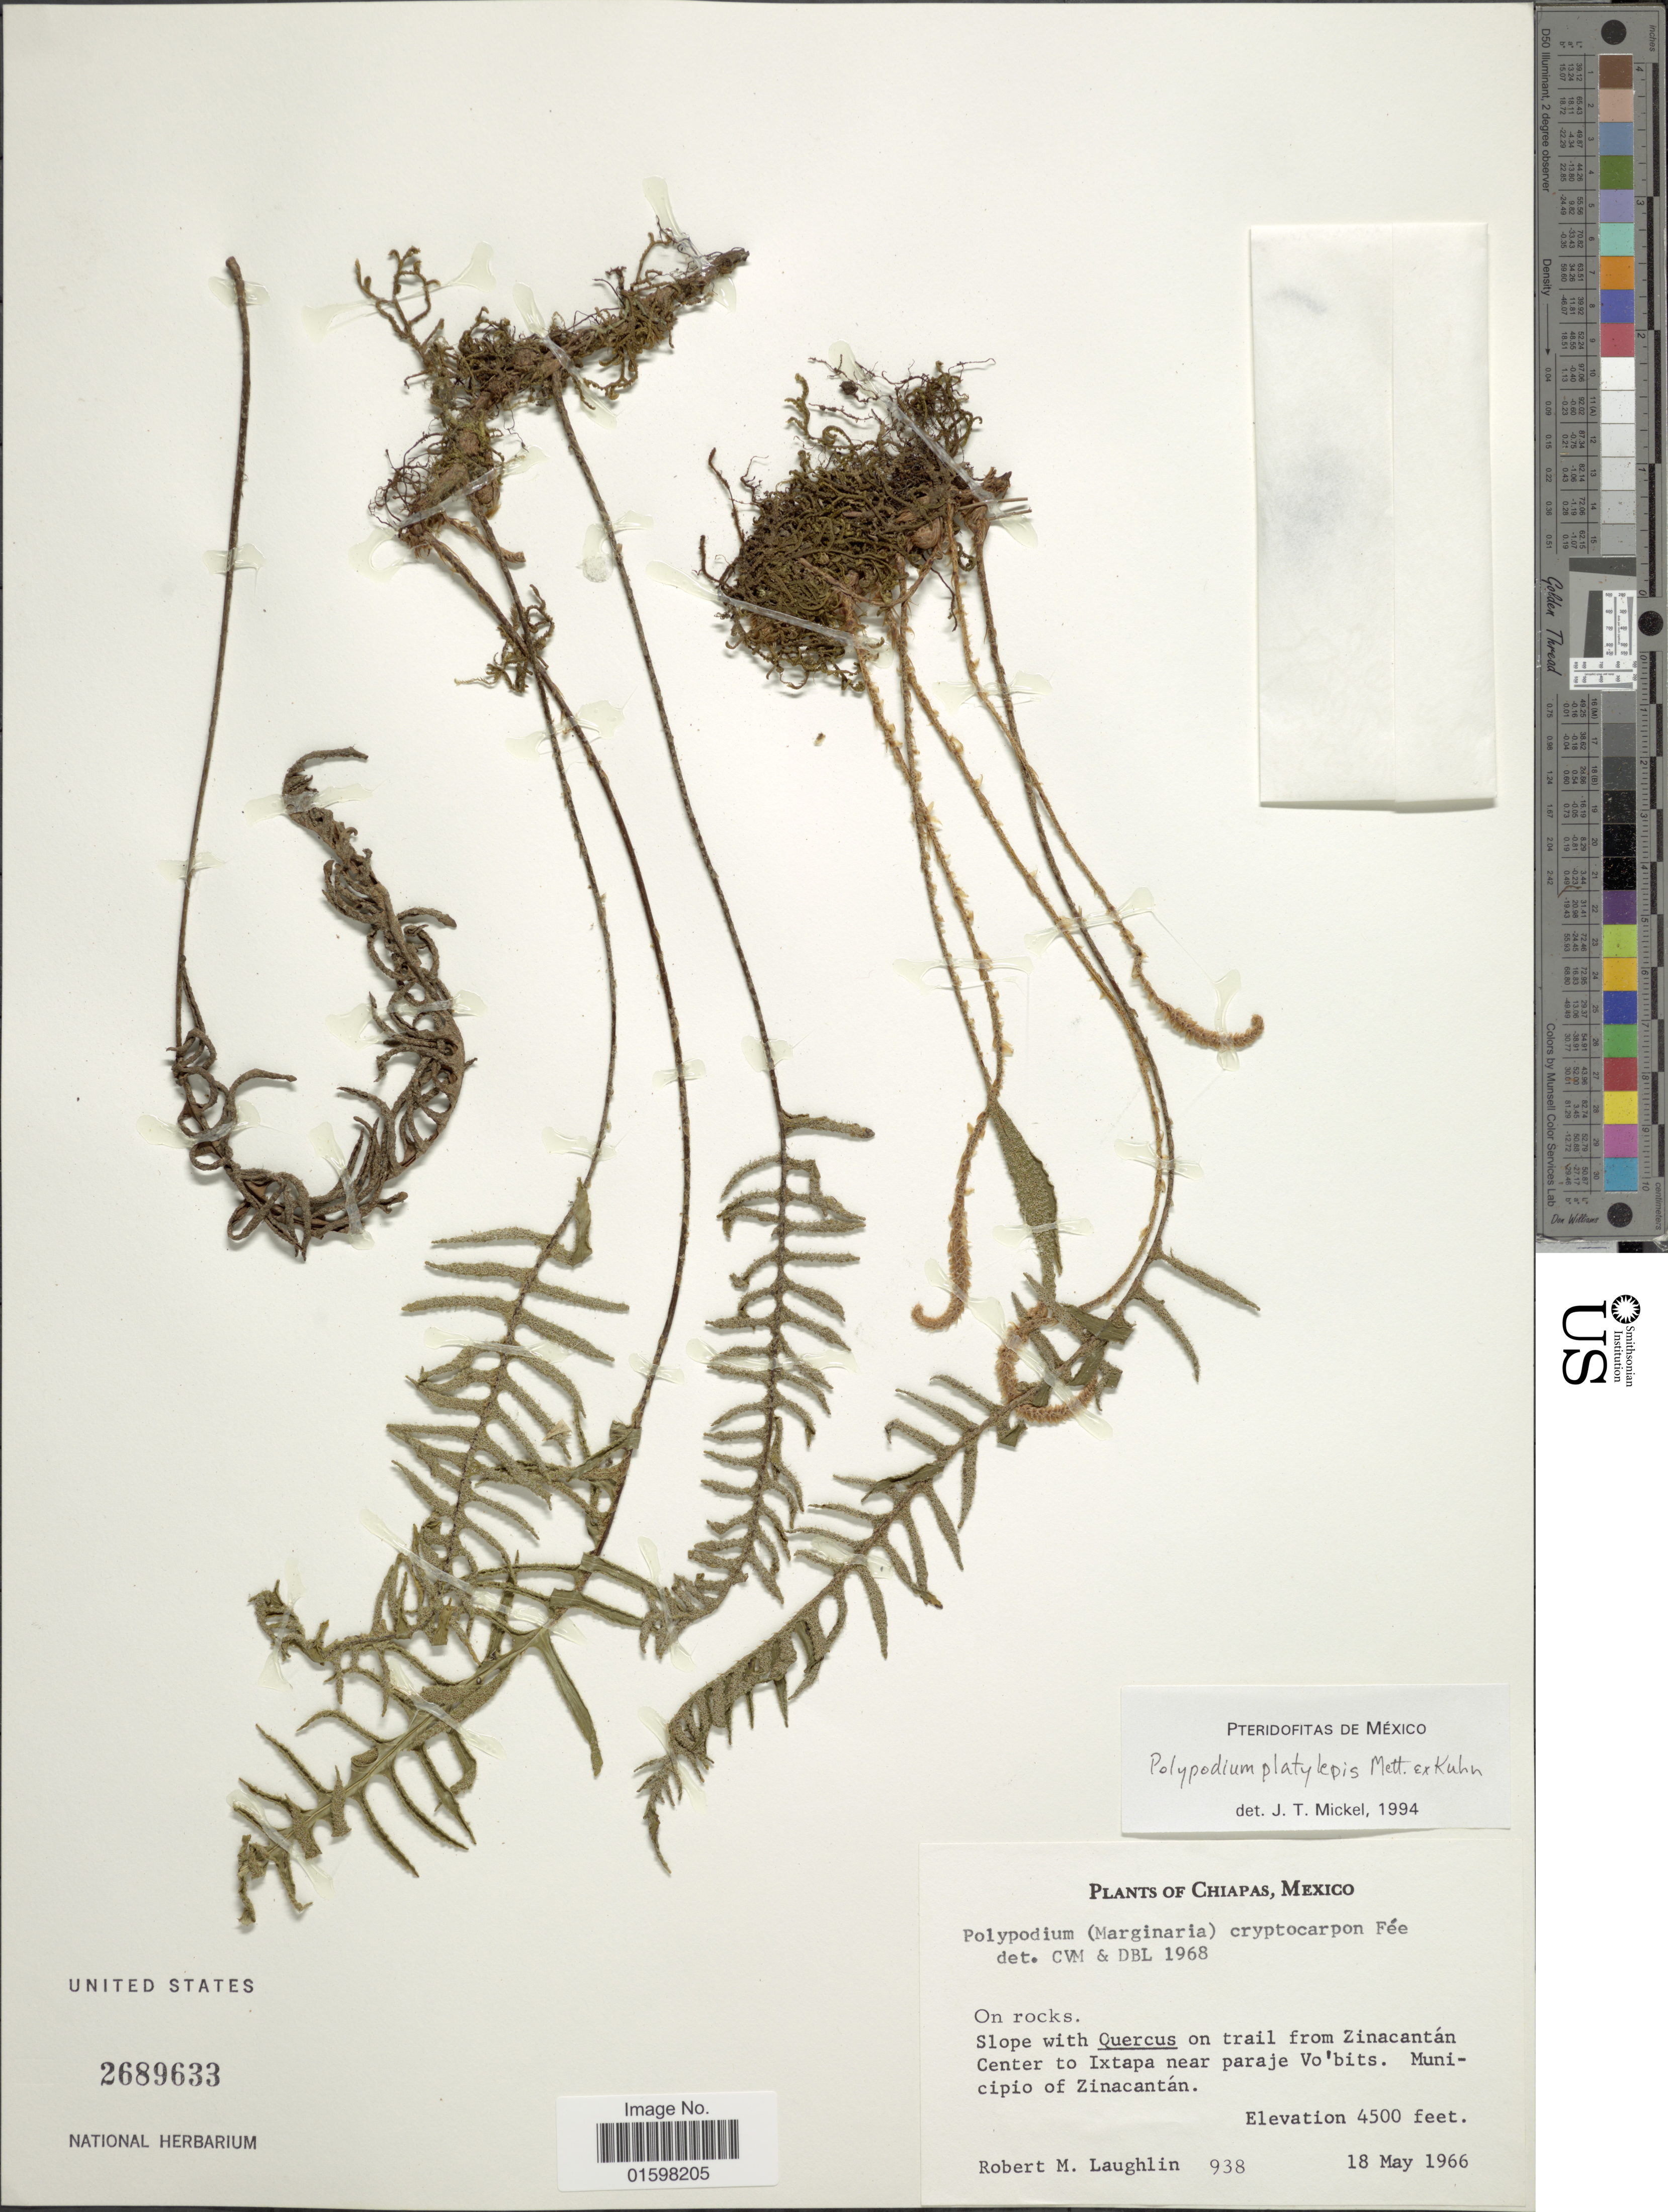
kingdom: Plantae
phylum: Tracheophyta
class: Polypodiopsida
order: Polypodiales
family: Polypodiaceae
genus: Pleopeltis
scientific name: Pleopeltis platylepis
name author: (Mett. ex Kuhn) A.R. Sm. & Tejero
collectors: R. M. Laughlin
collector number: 938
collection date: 1966-05-18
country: Mexico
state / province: Chiapas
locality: Chiapas, Slope with Quercus on trail from Zinacantan Center to Ixtapa near paraje Vo'bits. Municipio of Zinacantan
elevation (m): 1372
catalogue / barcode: US 2689633